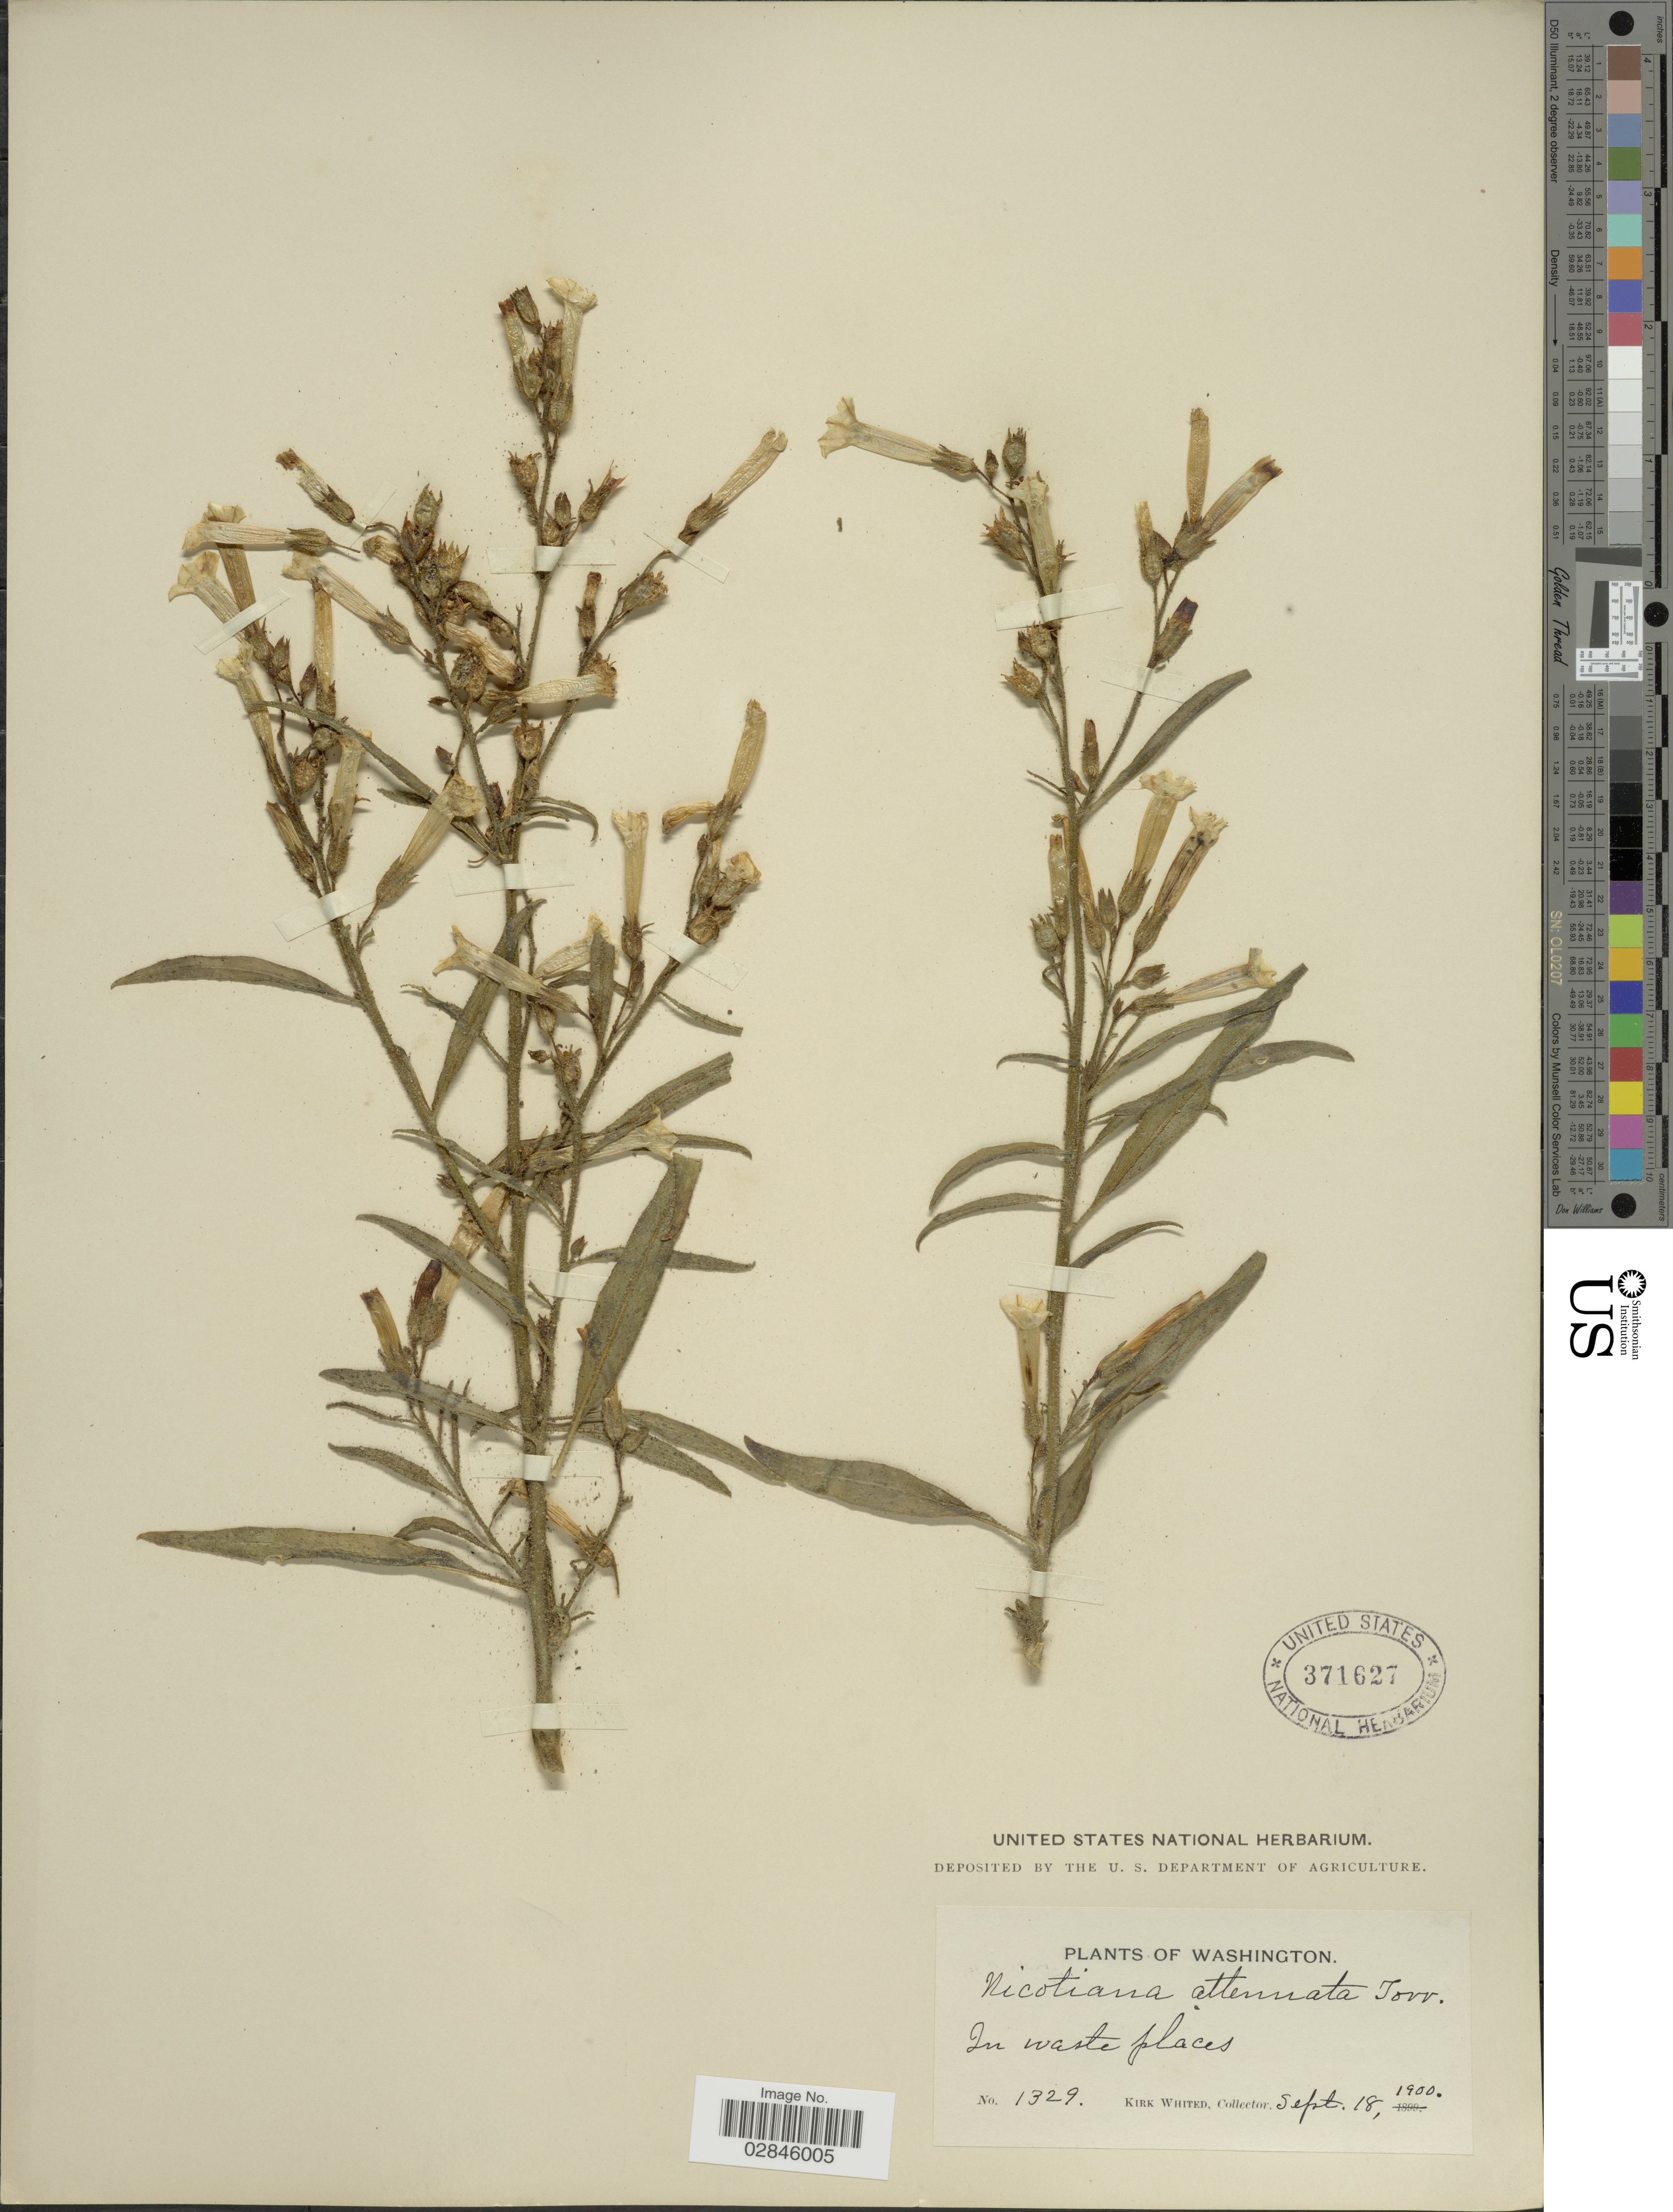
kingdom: Plantae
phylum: Tracheophyta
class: Magnoliopsida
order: Solanales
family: Solanaceae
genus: Nicotiana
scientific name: Nicotiana attenuata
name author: Torr. ex S. Watson in C. King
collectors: K. Whited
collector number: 1329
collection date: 1900-09-18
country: United States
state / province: Washington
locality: In waste places.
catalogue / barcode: US 371627